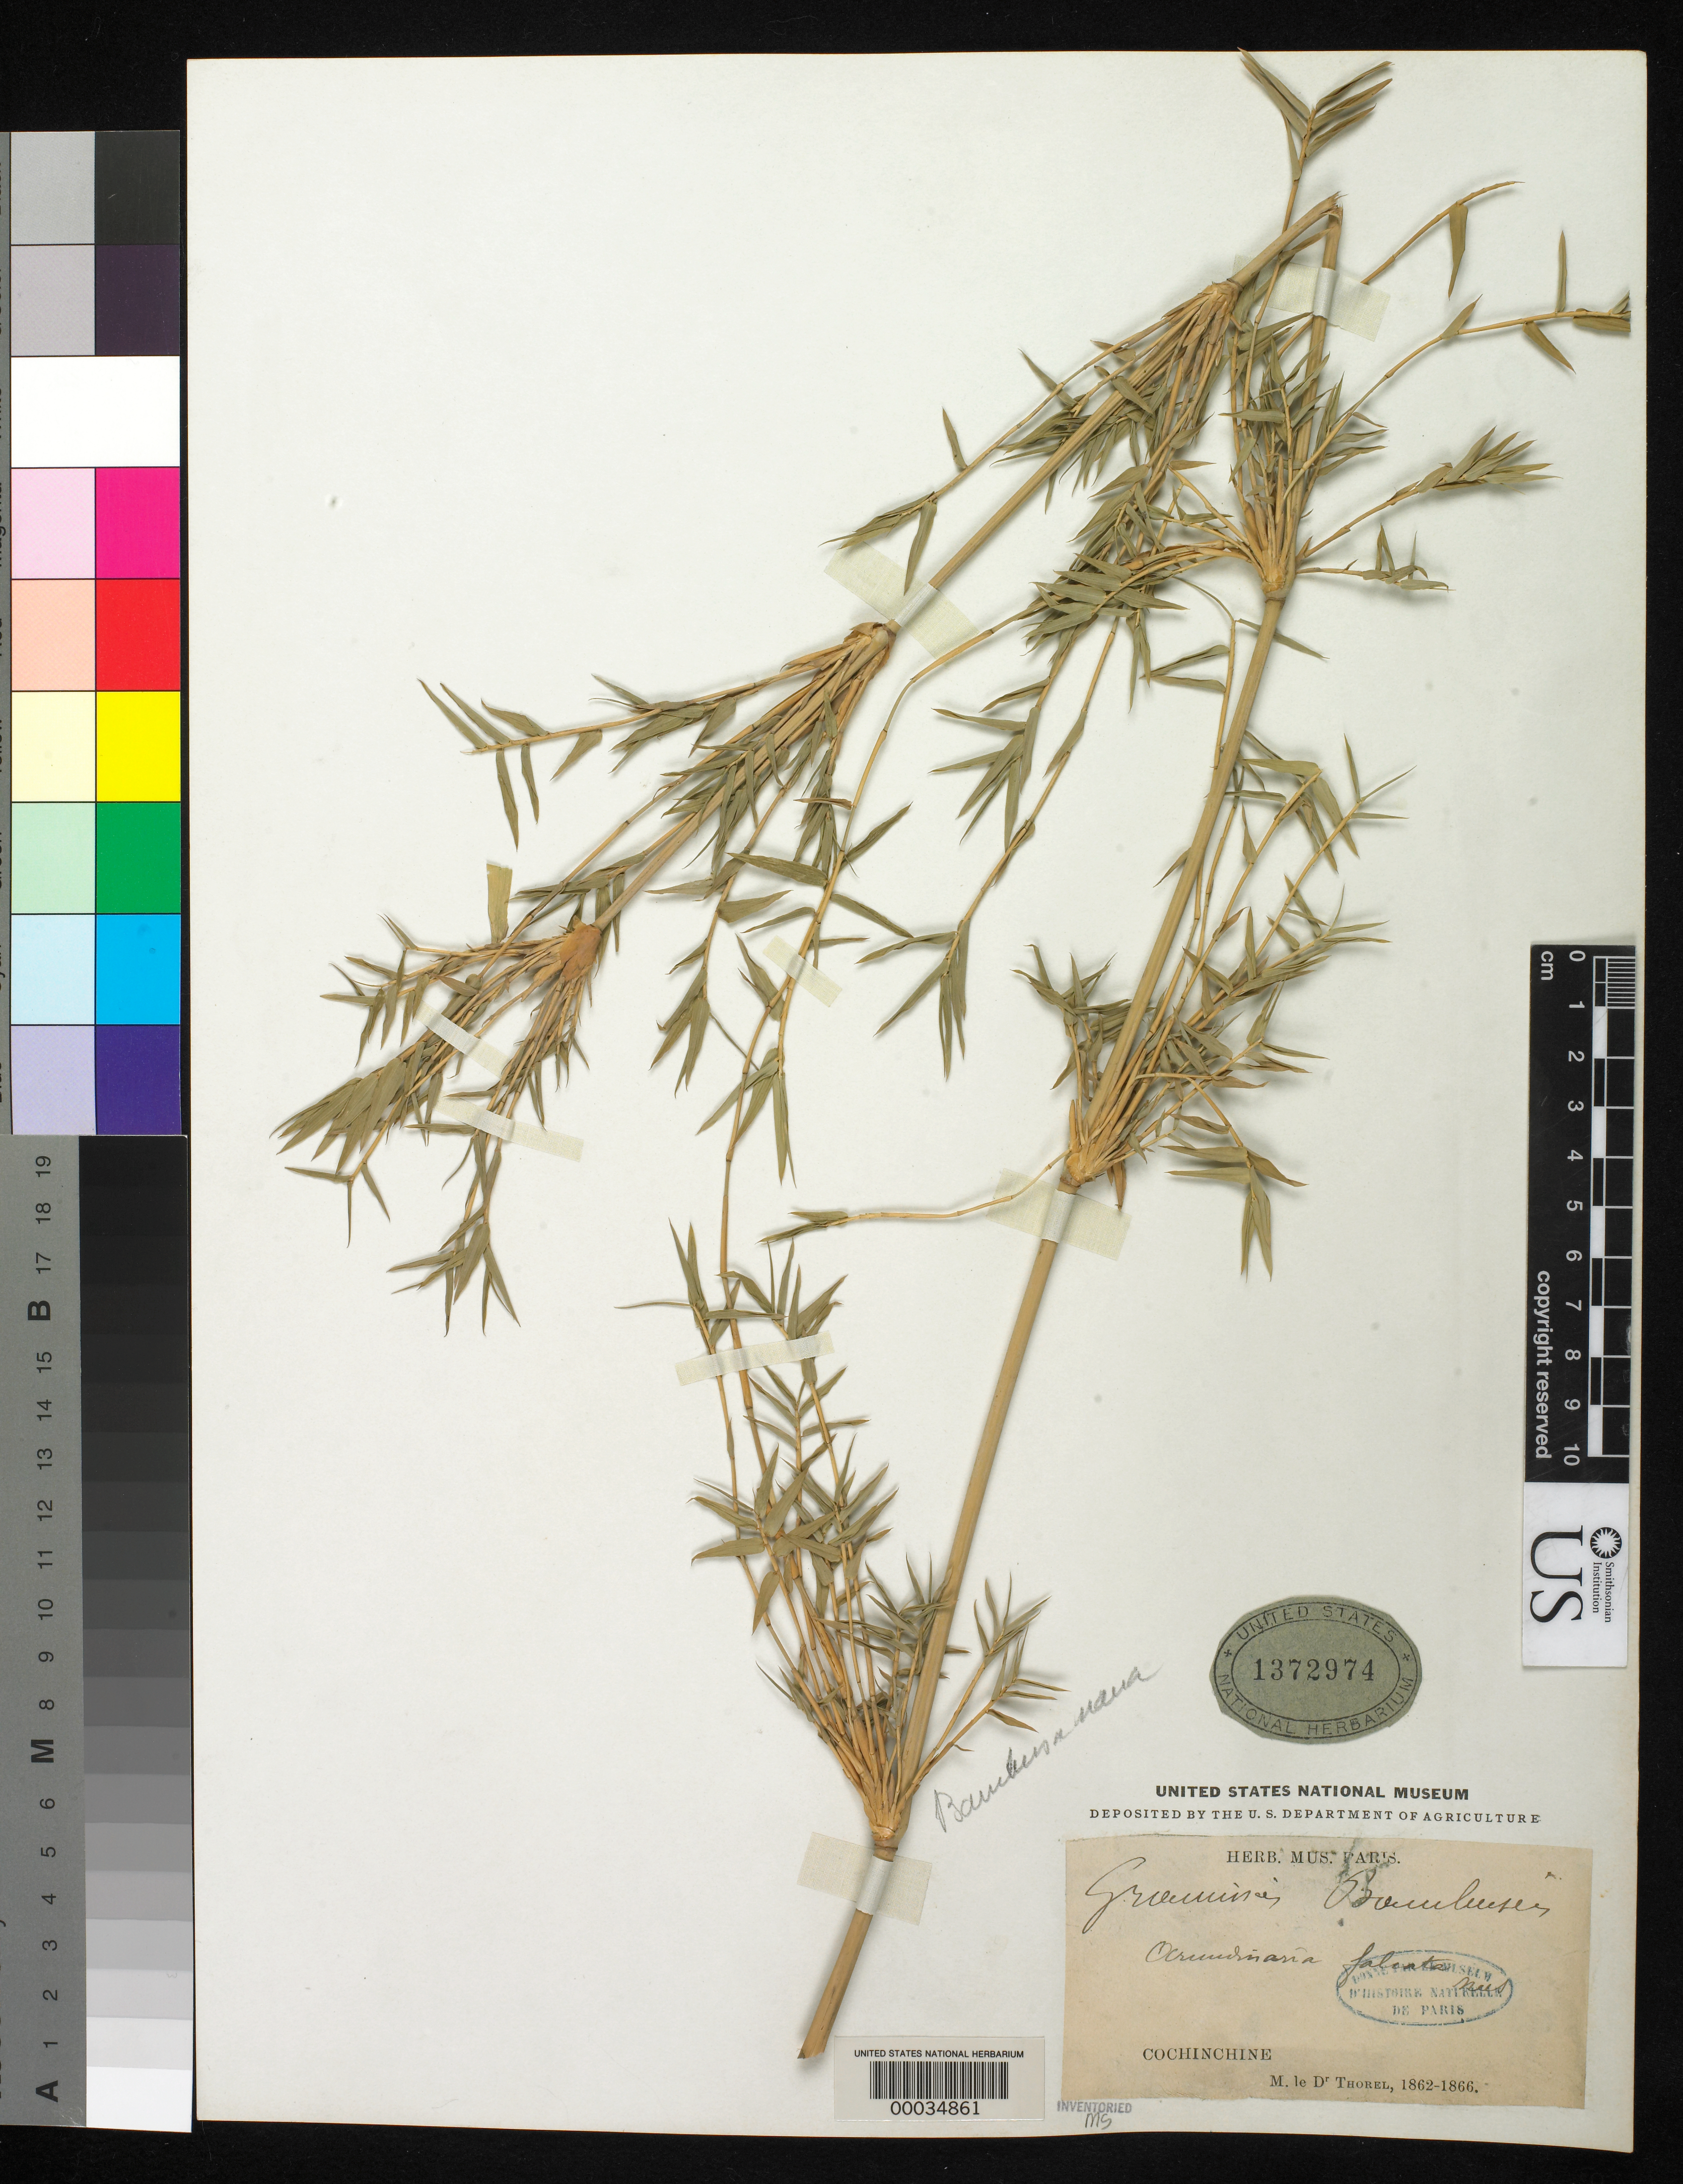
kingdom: Plantae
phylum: Tracheophyta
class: Liliopsida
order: Poales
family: Poaceae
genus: Bambusa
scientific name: Bambusa multiplex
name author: (Lour.) Raeusch. ex Schult. & Schult. f.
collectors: C. Thorel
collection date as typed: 1862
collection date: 1862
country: Vietnam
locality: Cochinchine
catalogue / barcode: US 1372974